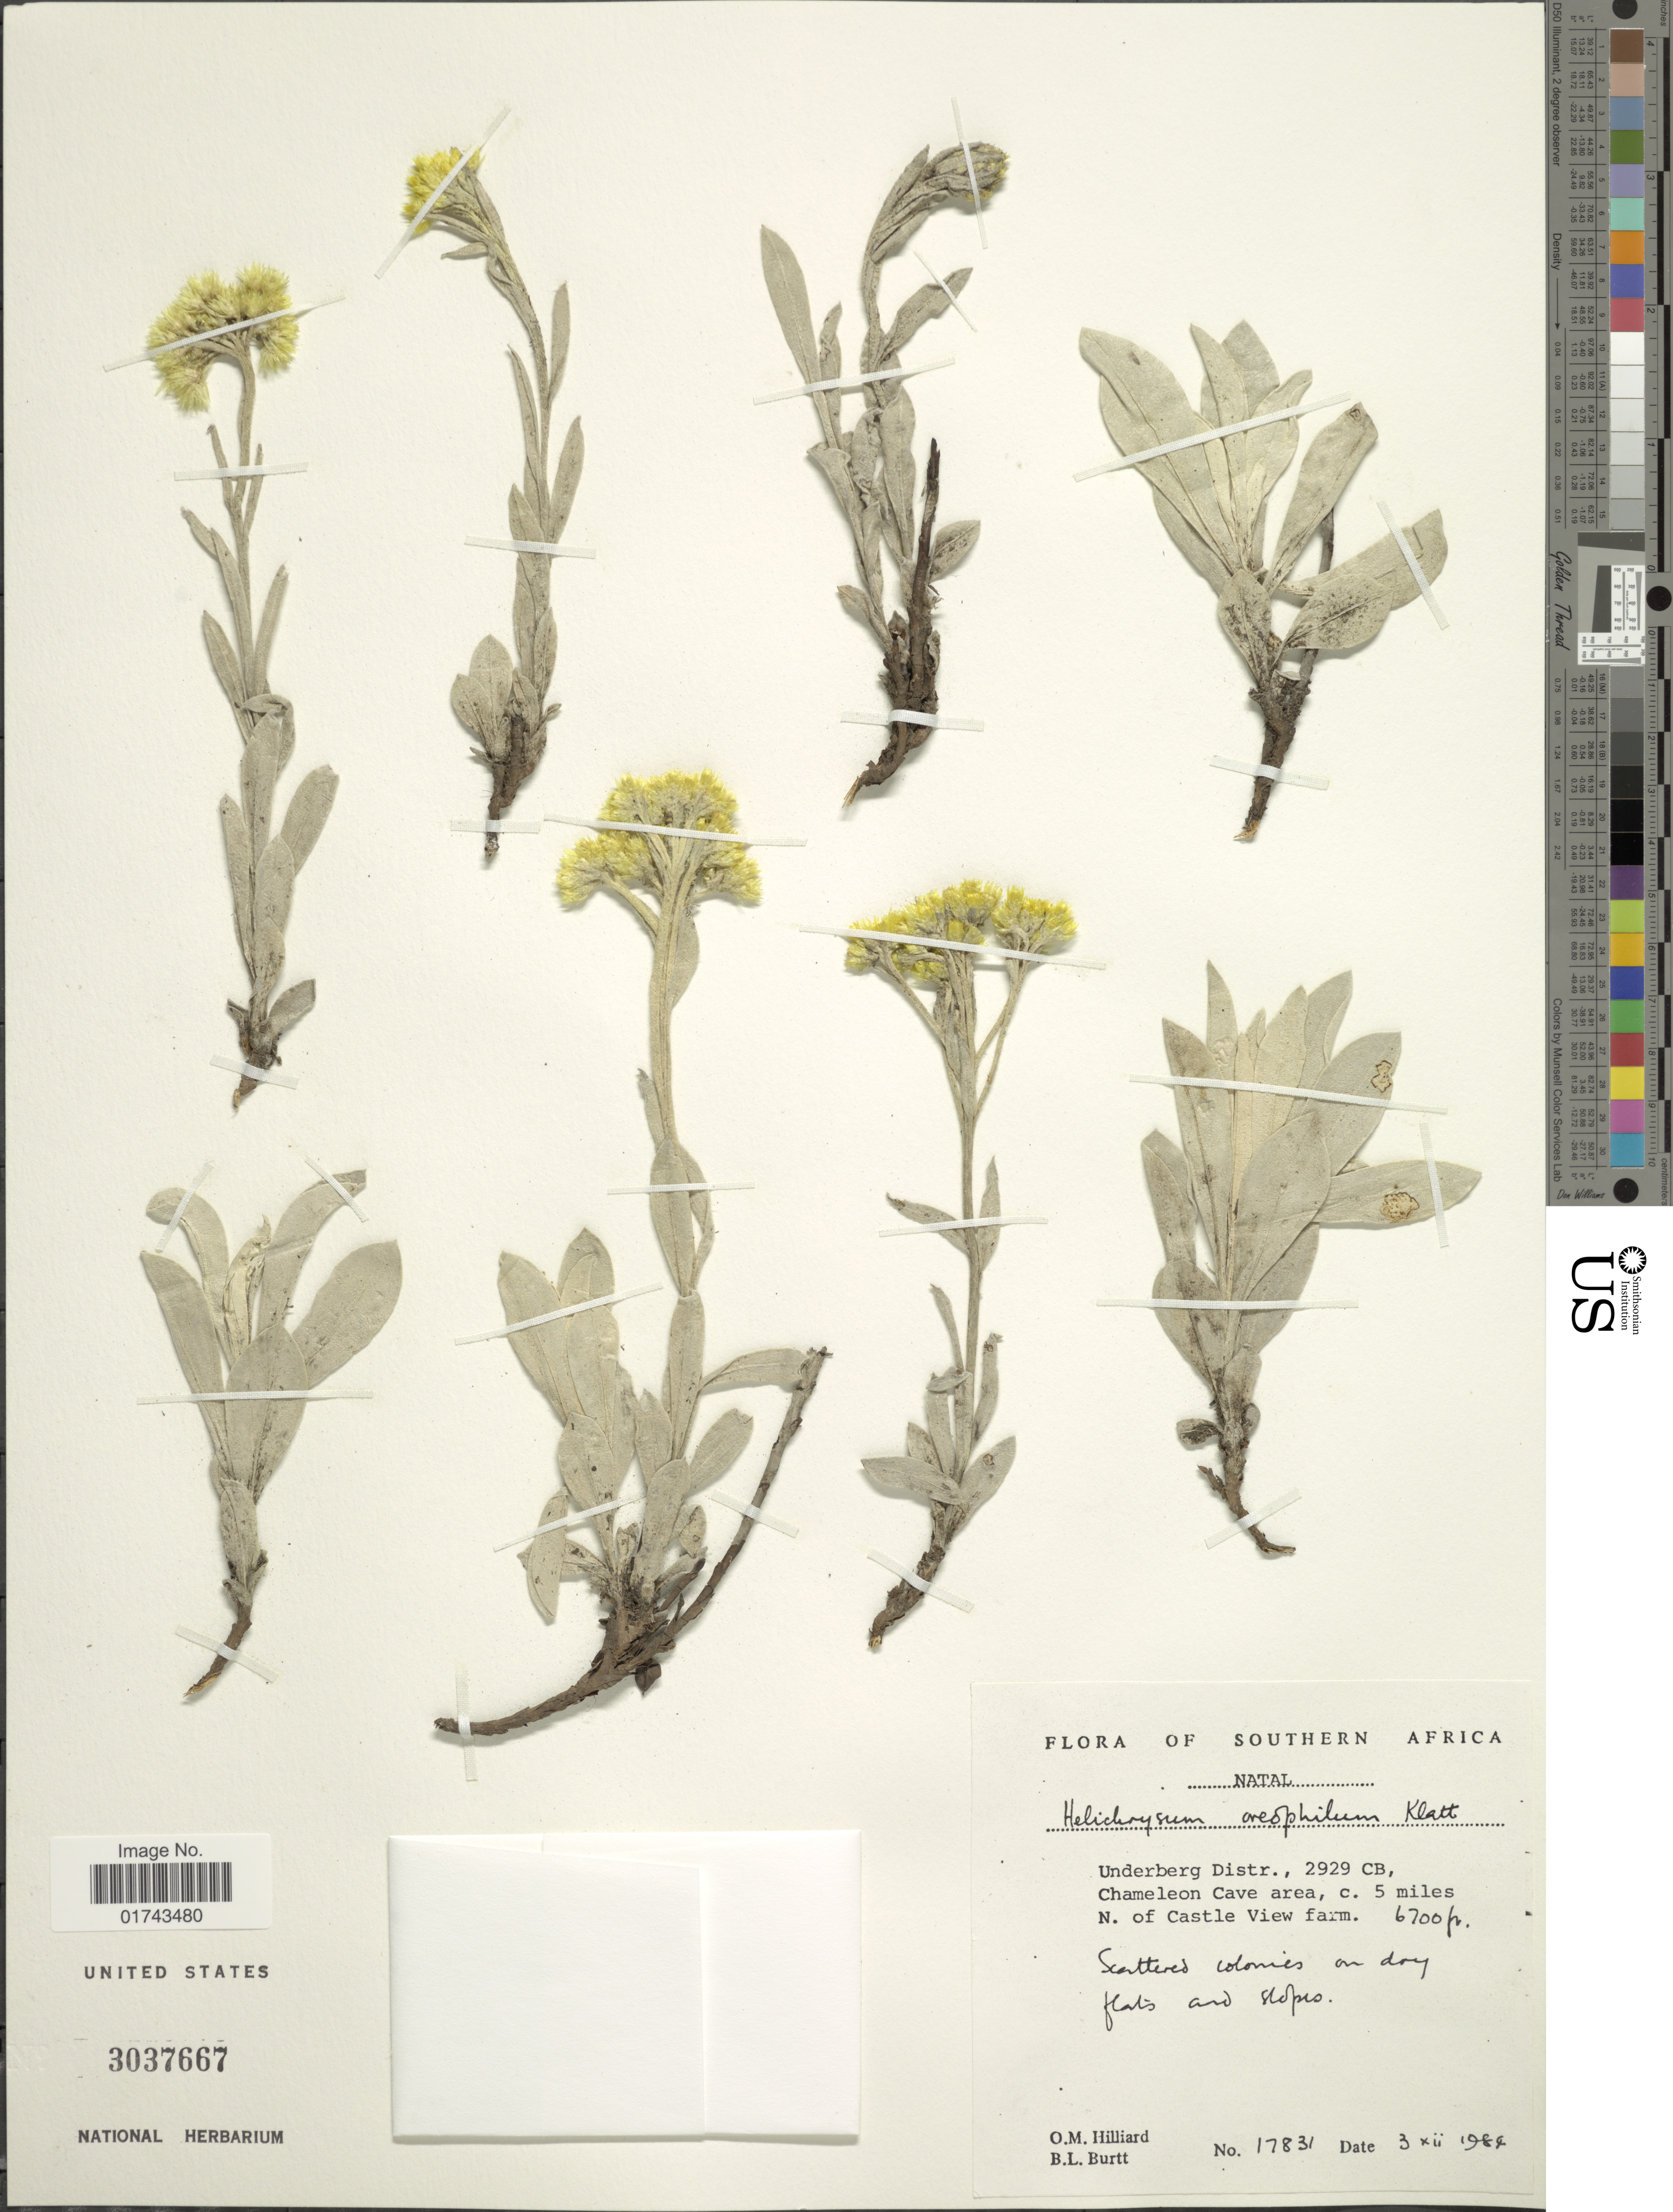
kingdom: Plantae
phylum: Tracheophyta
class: Magnoliopsida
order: Asterales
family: Asteraceae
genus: Helichrysum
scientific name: Helichrysum oreophilum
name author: Klatt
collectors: O. M. Hilliard & B. L. Burtt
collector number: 17831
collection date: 1989-12-03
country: South Africa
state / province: KwaZulu-Natal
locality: Natal, Underberg Distr., 2929 CB, Chameleon Cave area, 5 miles N. of Castle View Farm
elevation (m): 2042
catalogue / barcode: US 3037667